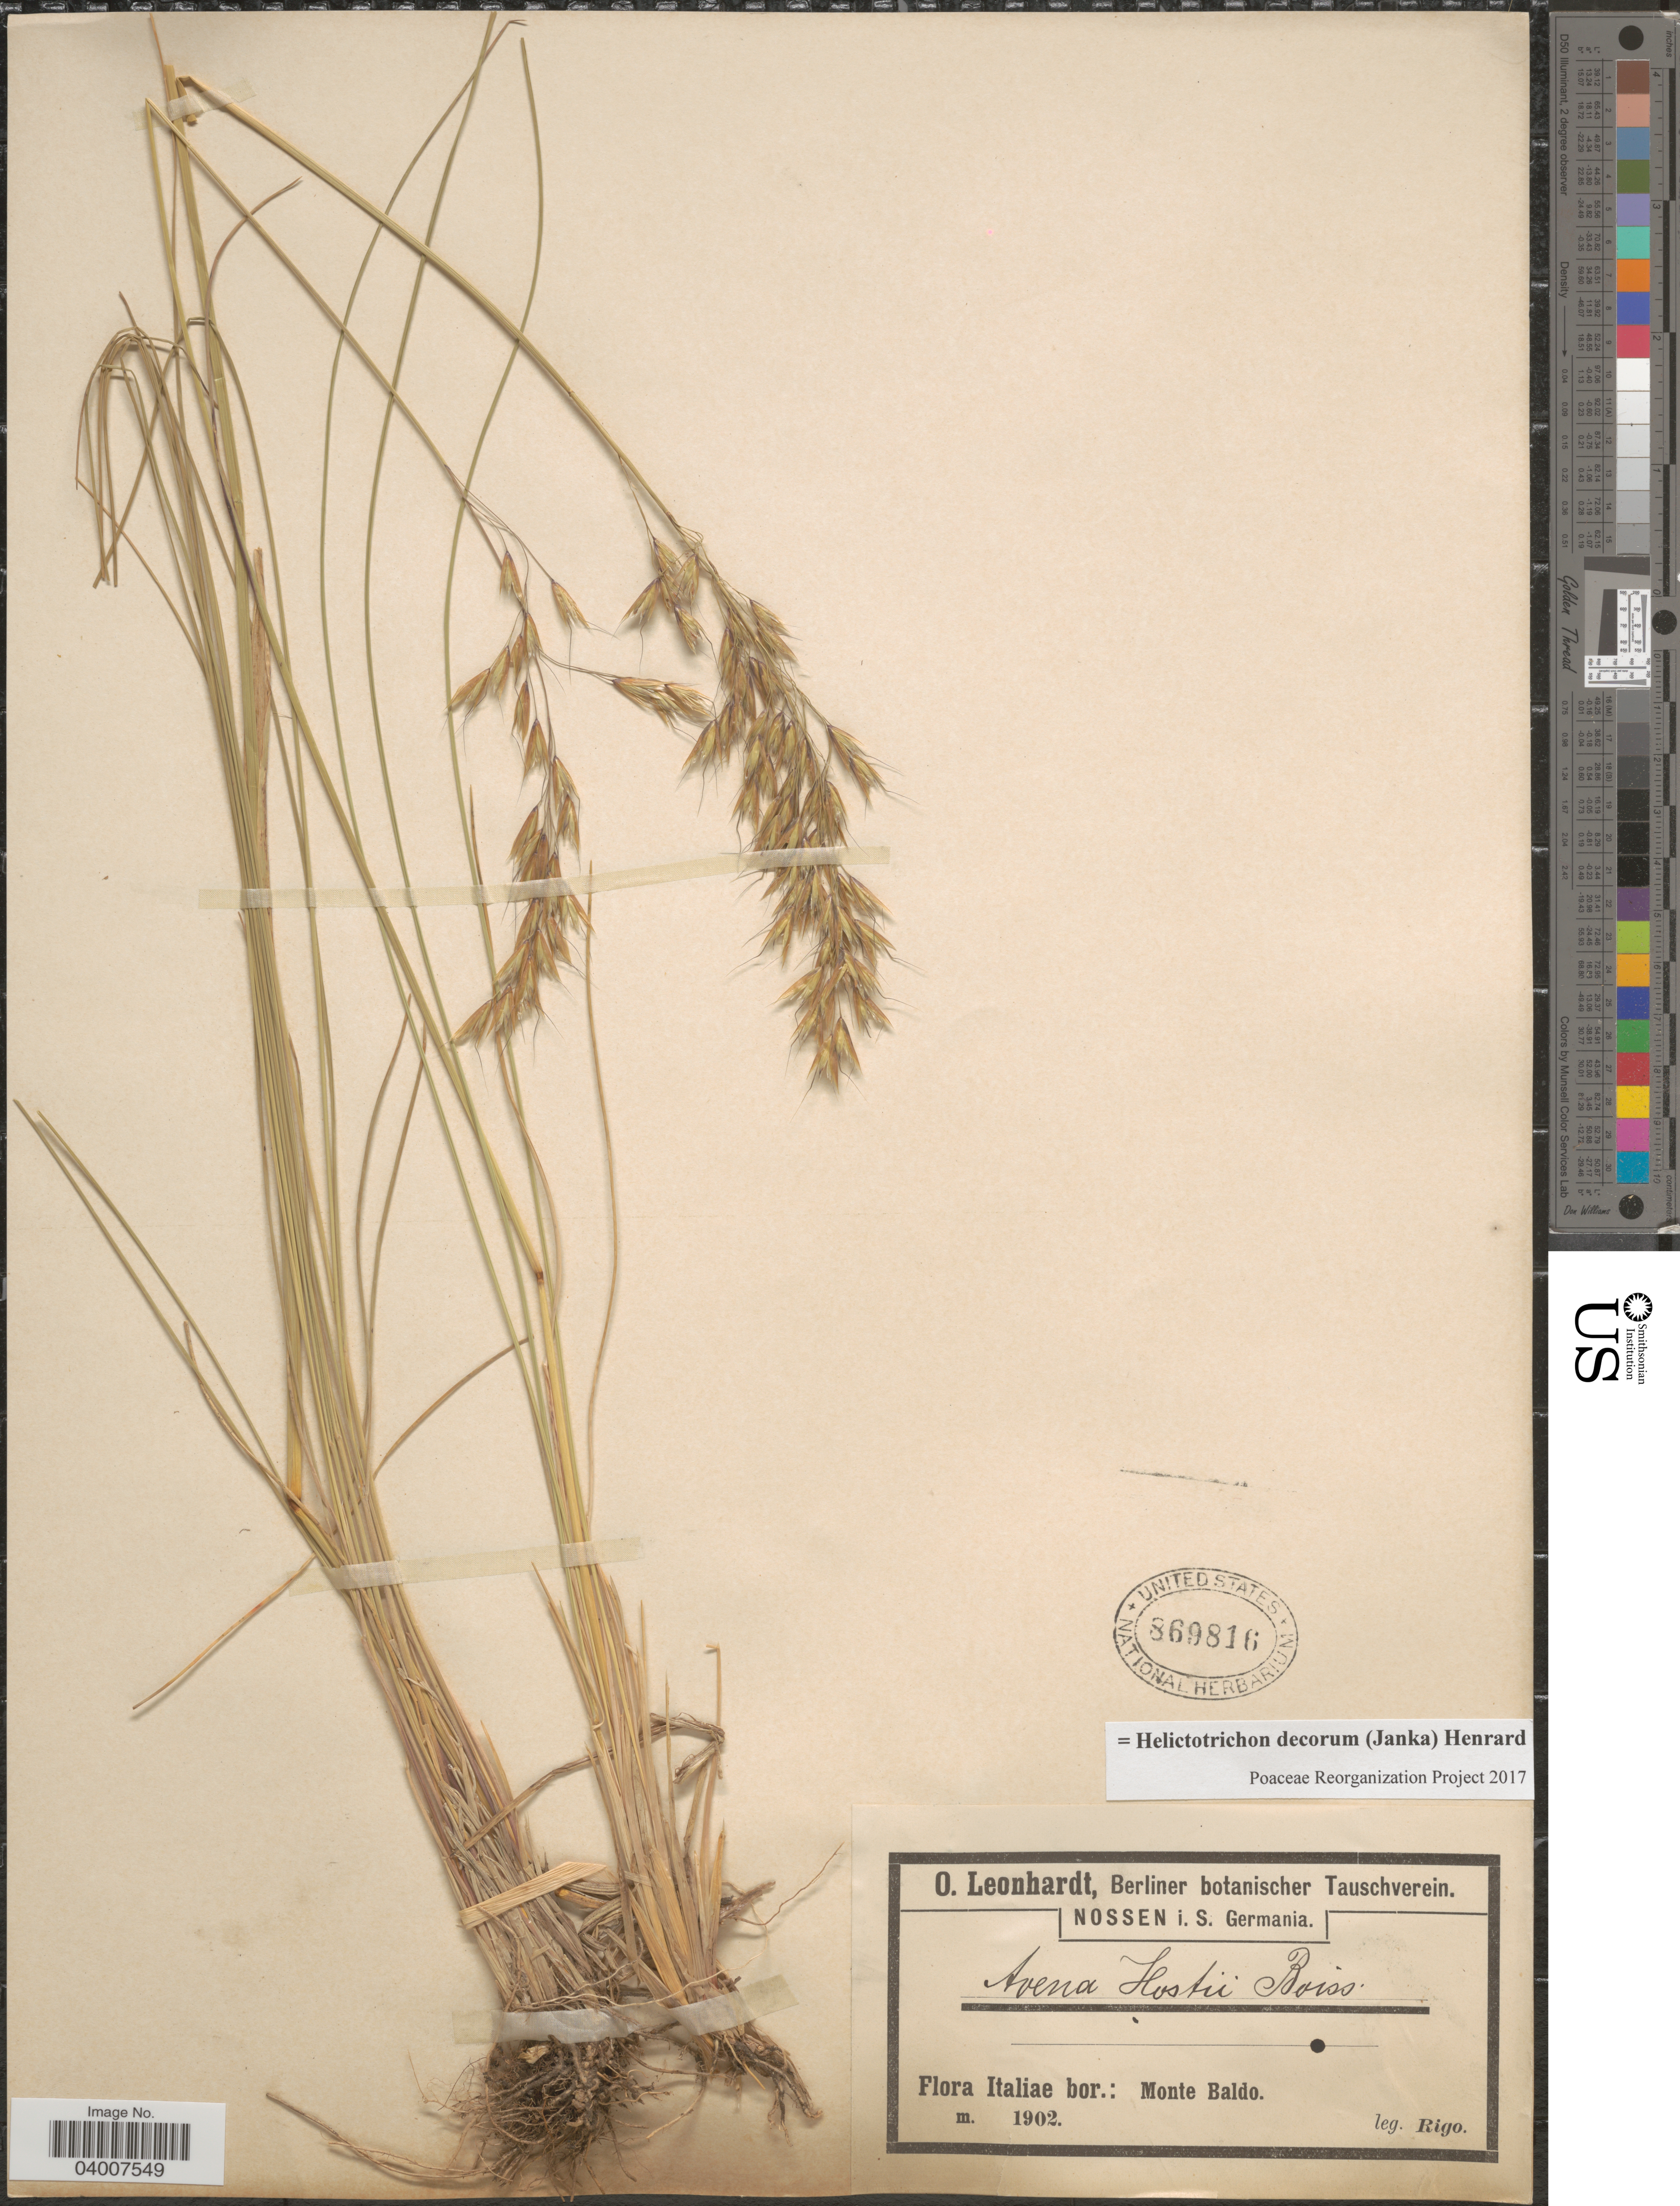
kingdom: Plantae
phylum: Tracheophyta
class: Liliopsida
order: Poales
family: Poaceae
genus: Helictotrichon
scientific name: Helictotrichon decorum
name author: (Janka) Henr.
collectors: -- Rigo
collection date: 1902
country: Italy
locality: Italiae bor.: Monte Baldo.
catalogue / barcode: US 869816